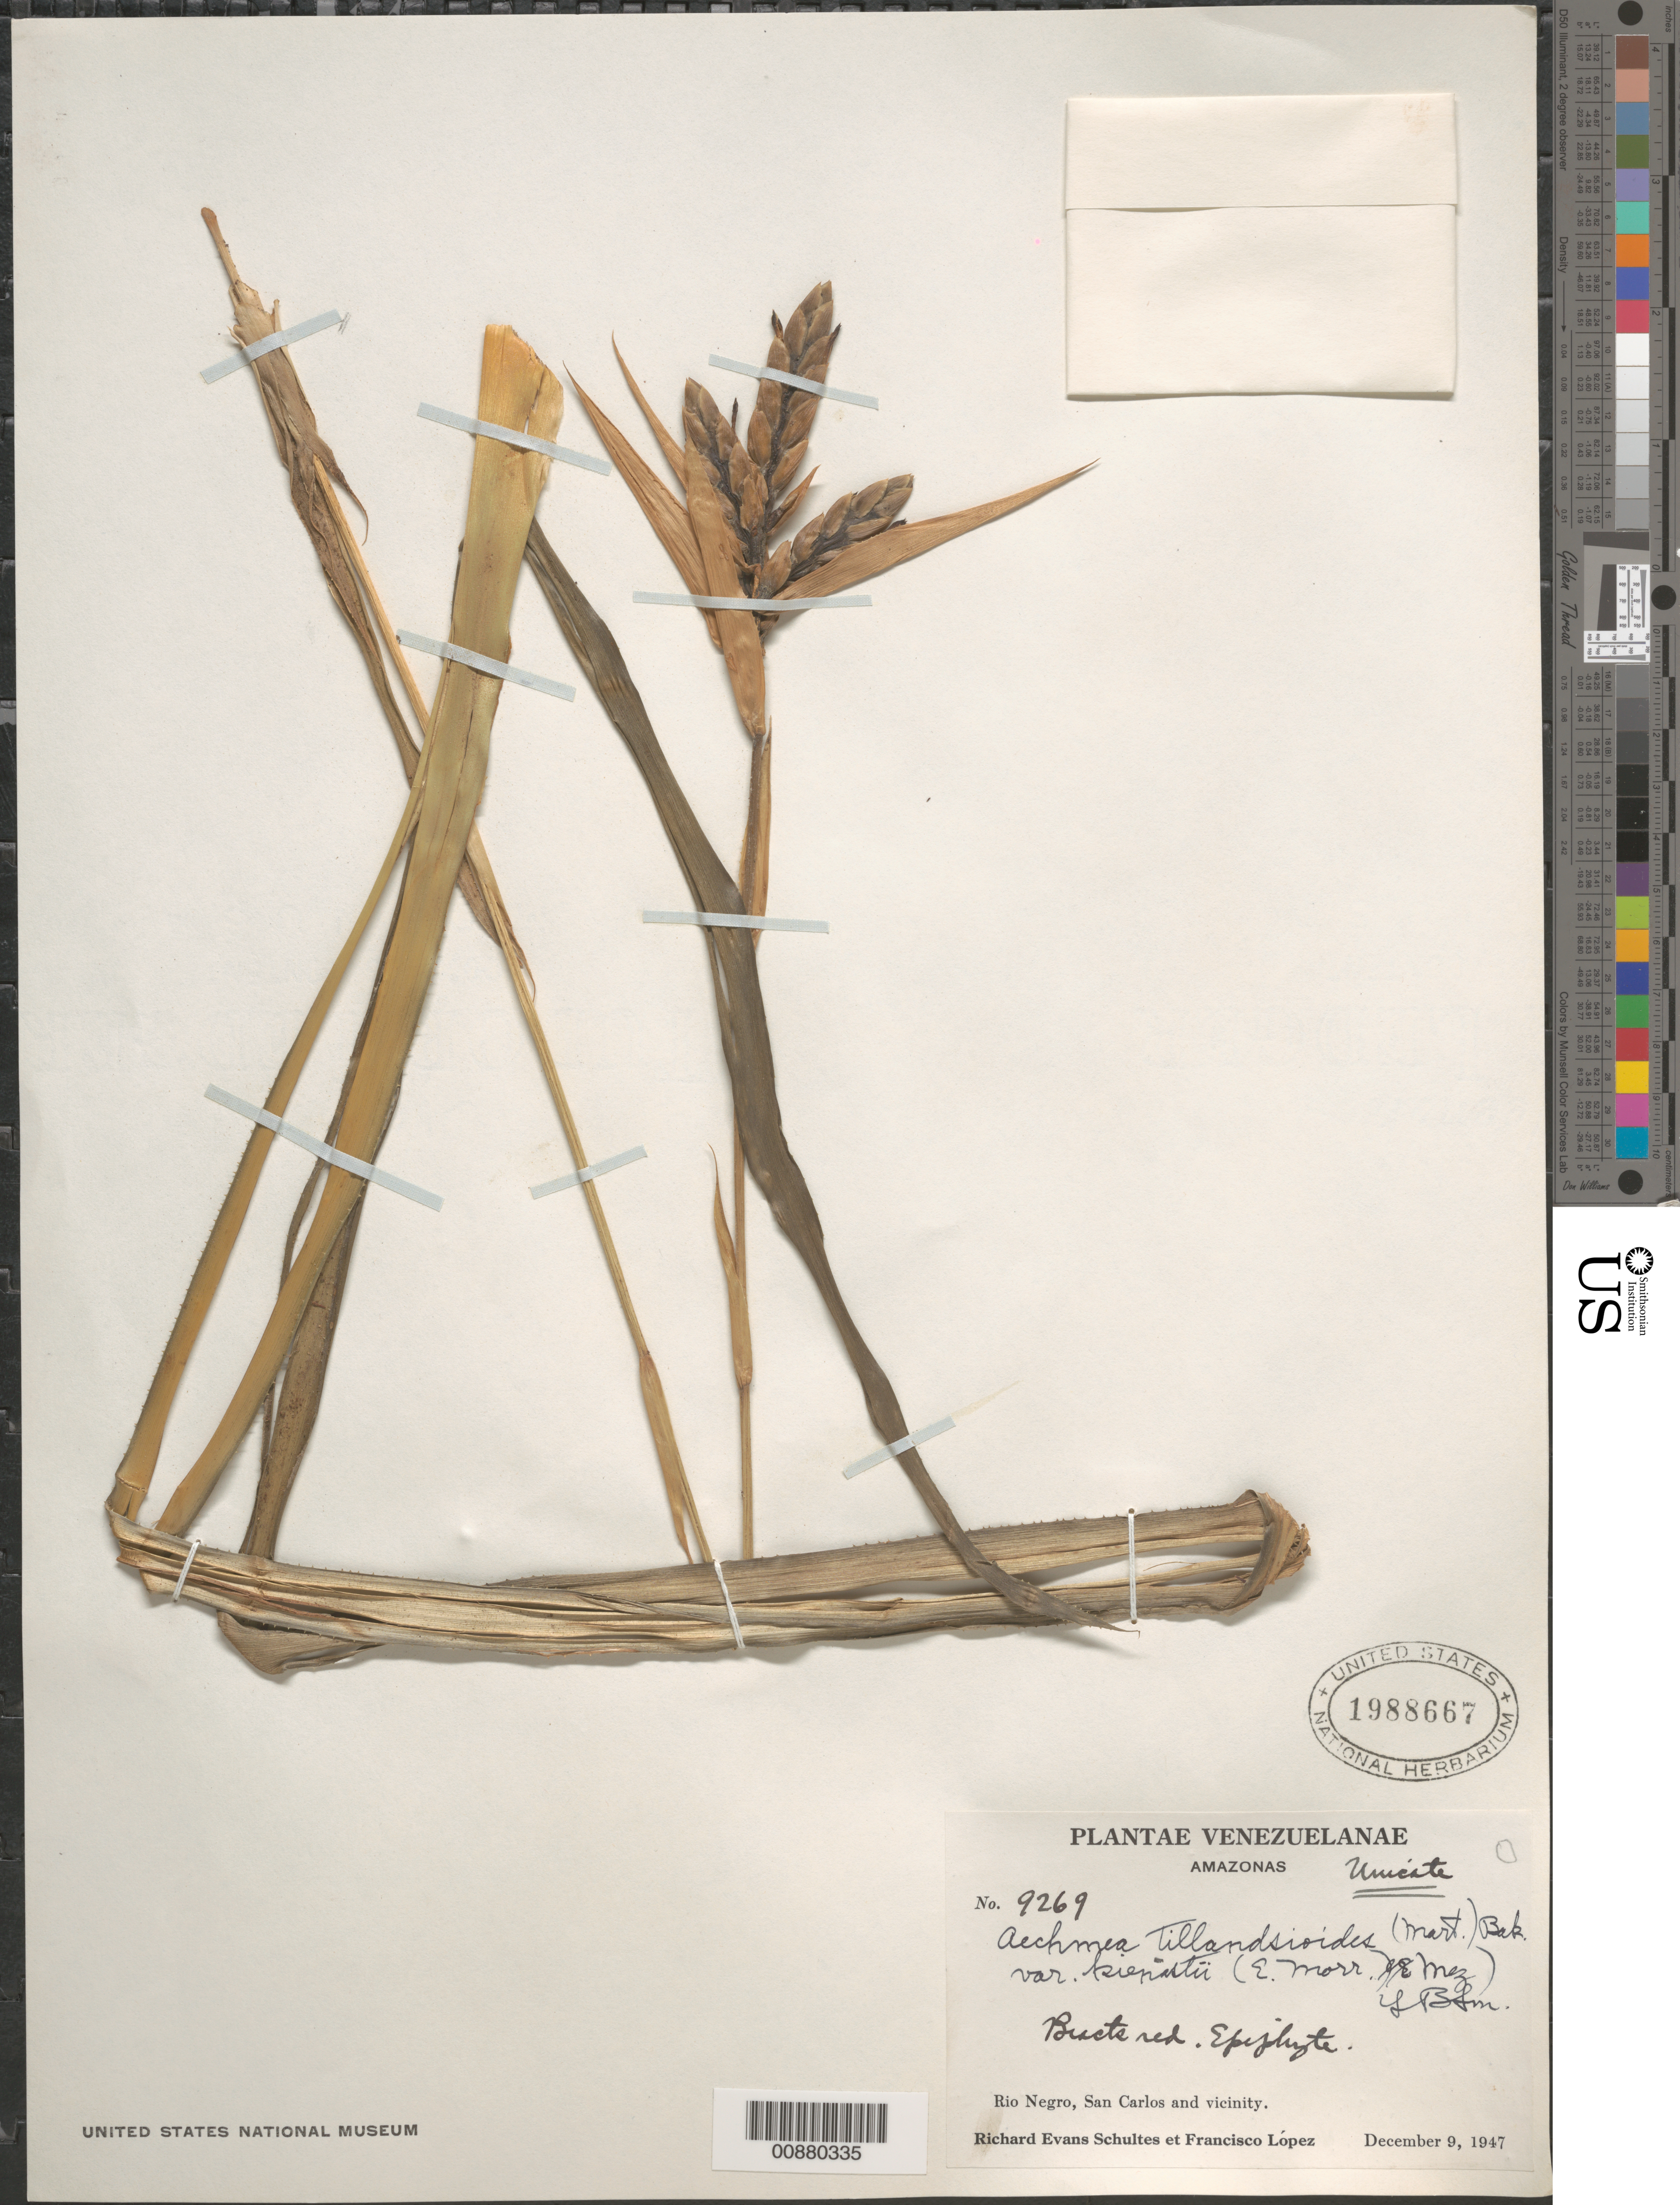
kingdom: Plantae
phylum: Tracheophyta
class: Liliopsida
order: Poales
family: Bromeliaceae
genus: Aechmea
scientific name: Aechmea tillandsioides var. kienastii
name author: (É. Morren ex Mez) L.B. Sm.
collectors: R. E. Schultes & F. Lopéz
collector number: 9269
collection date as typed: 9-Dec-47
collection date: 1947-12-09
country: Venezuela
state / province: Amazonas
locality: San Carlos and vicinity, Río Negro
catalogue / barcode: US 1988667